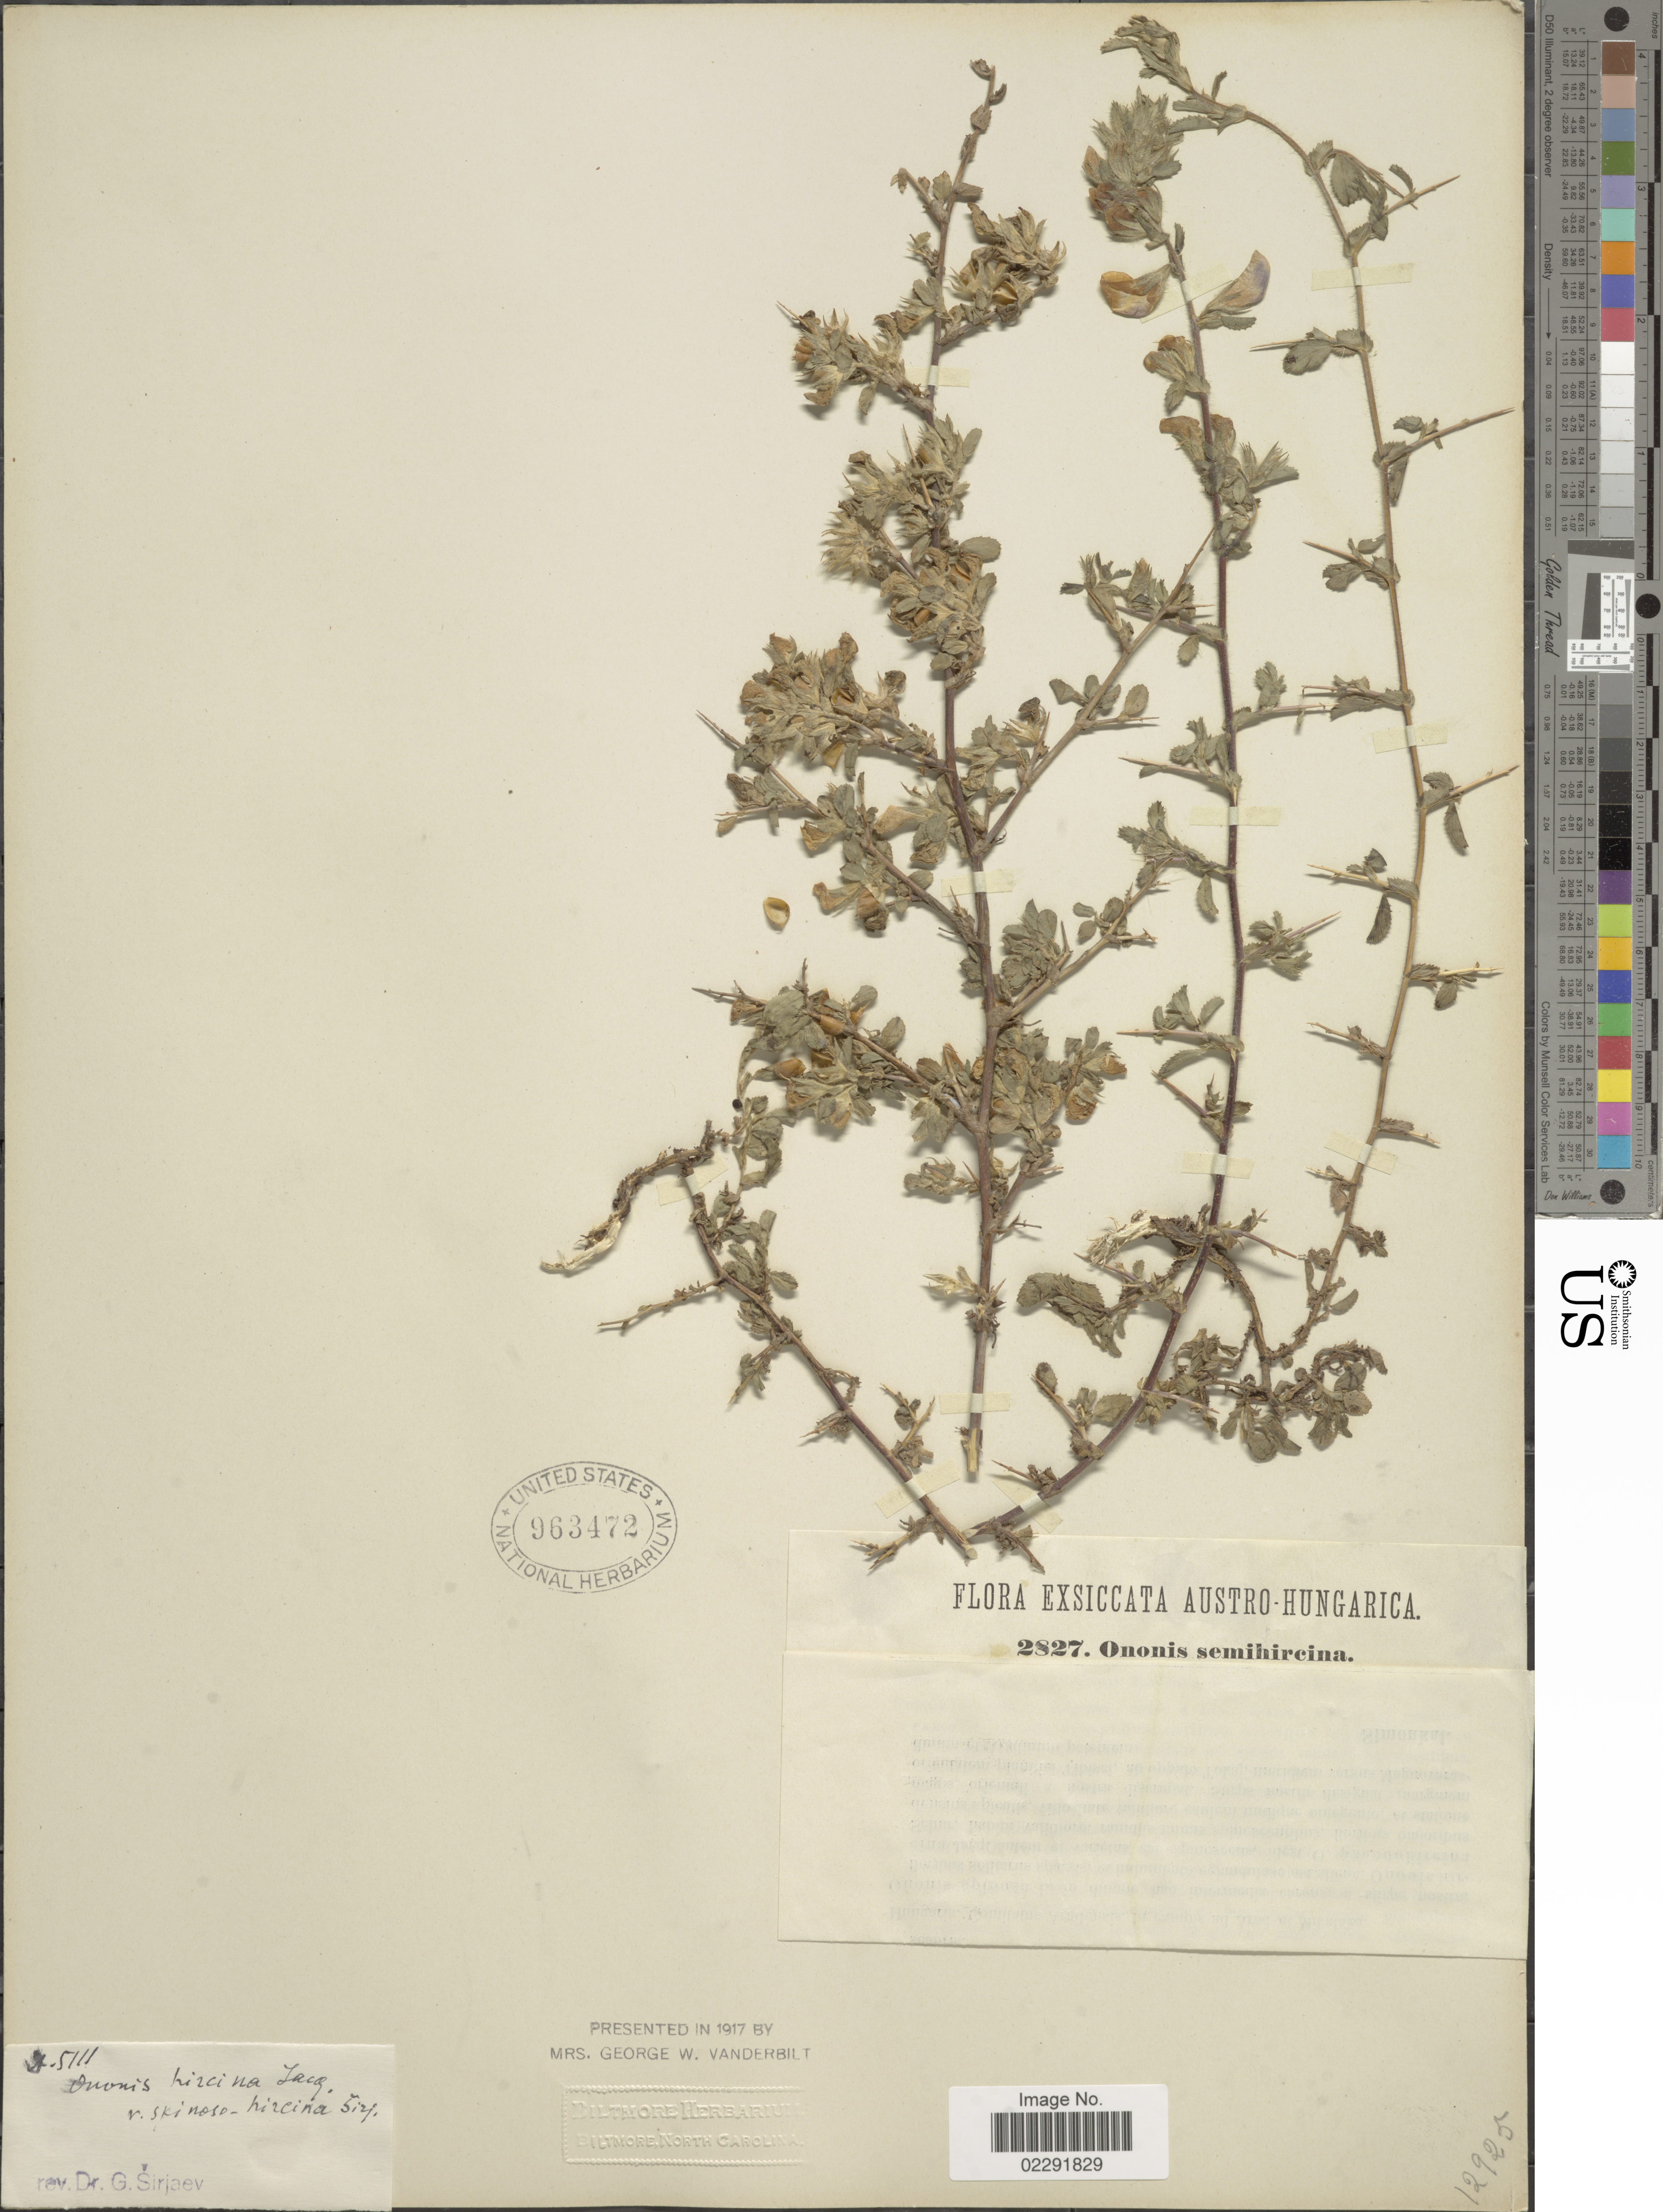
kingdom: Plantae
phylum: Tracheophyta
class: Magnoliopsida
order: Fabales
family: Fabaceae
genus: Ononis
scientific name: Ononis hircina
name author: Jacq.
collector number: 2827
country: Hungary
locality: Austro-Hungarica.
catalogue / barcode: US 963472